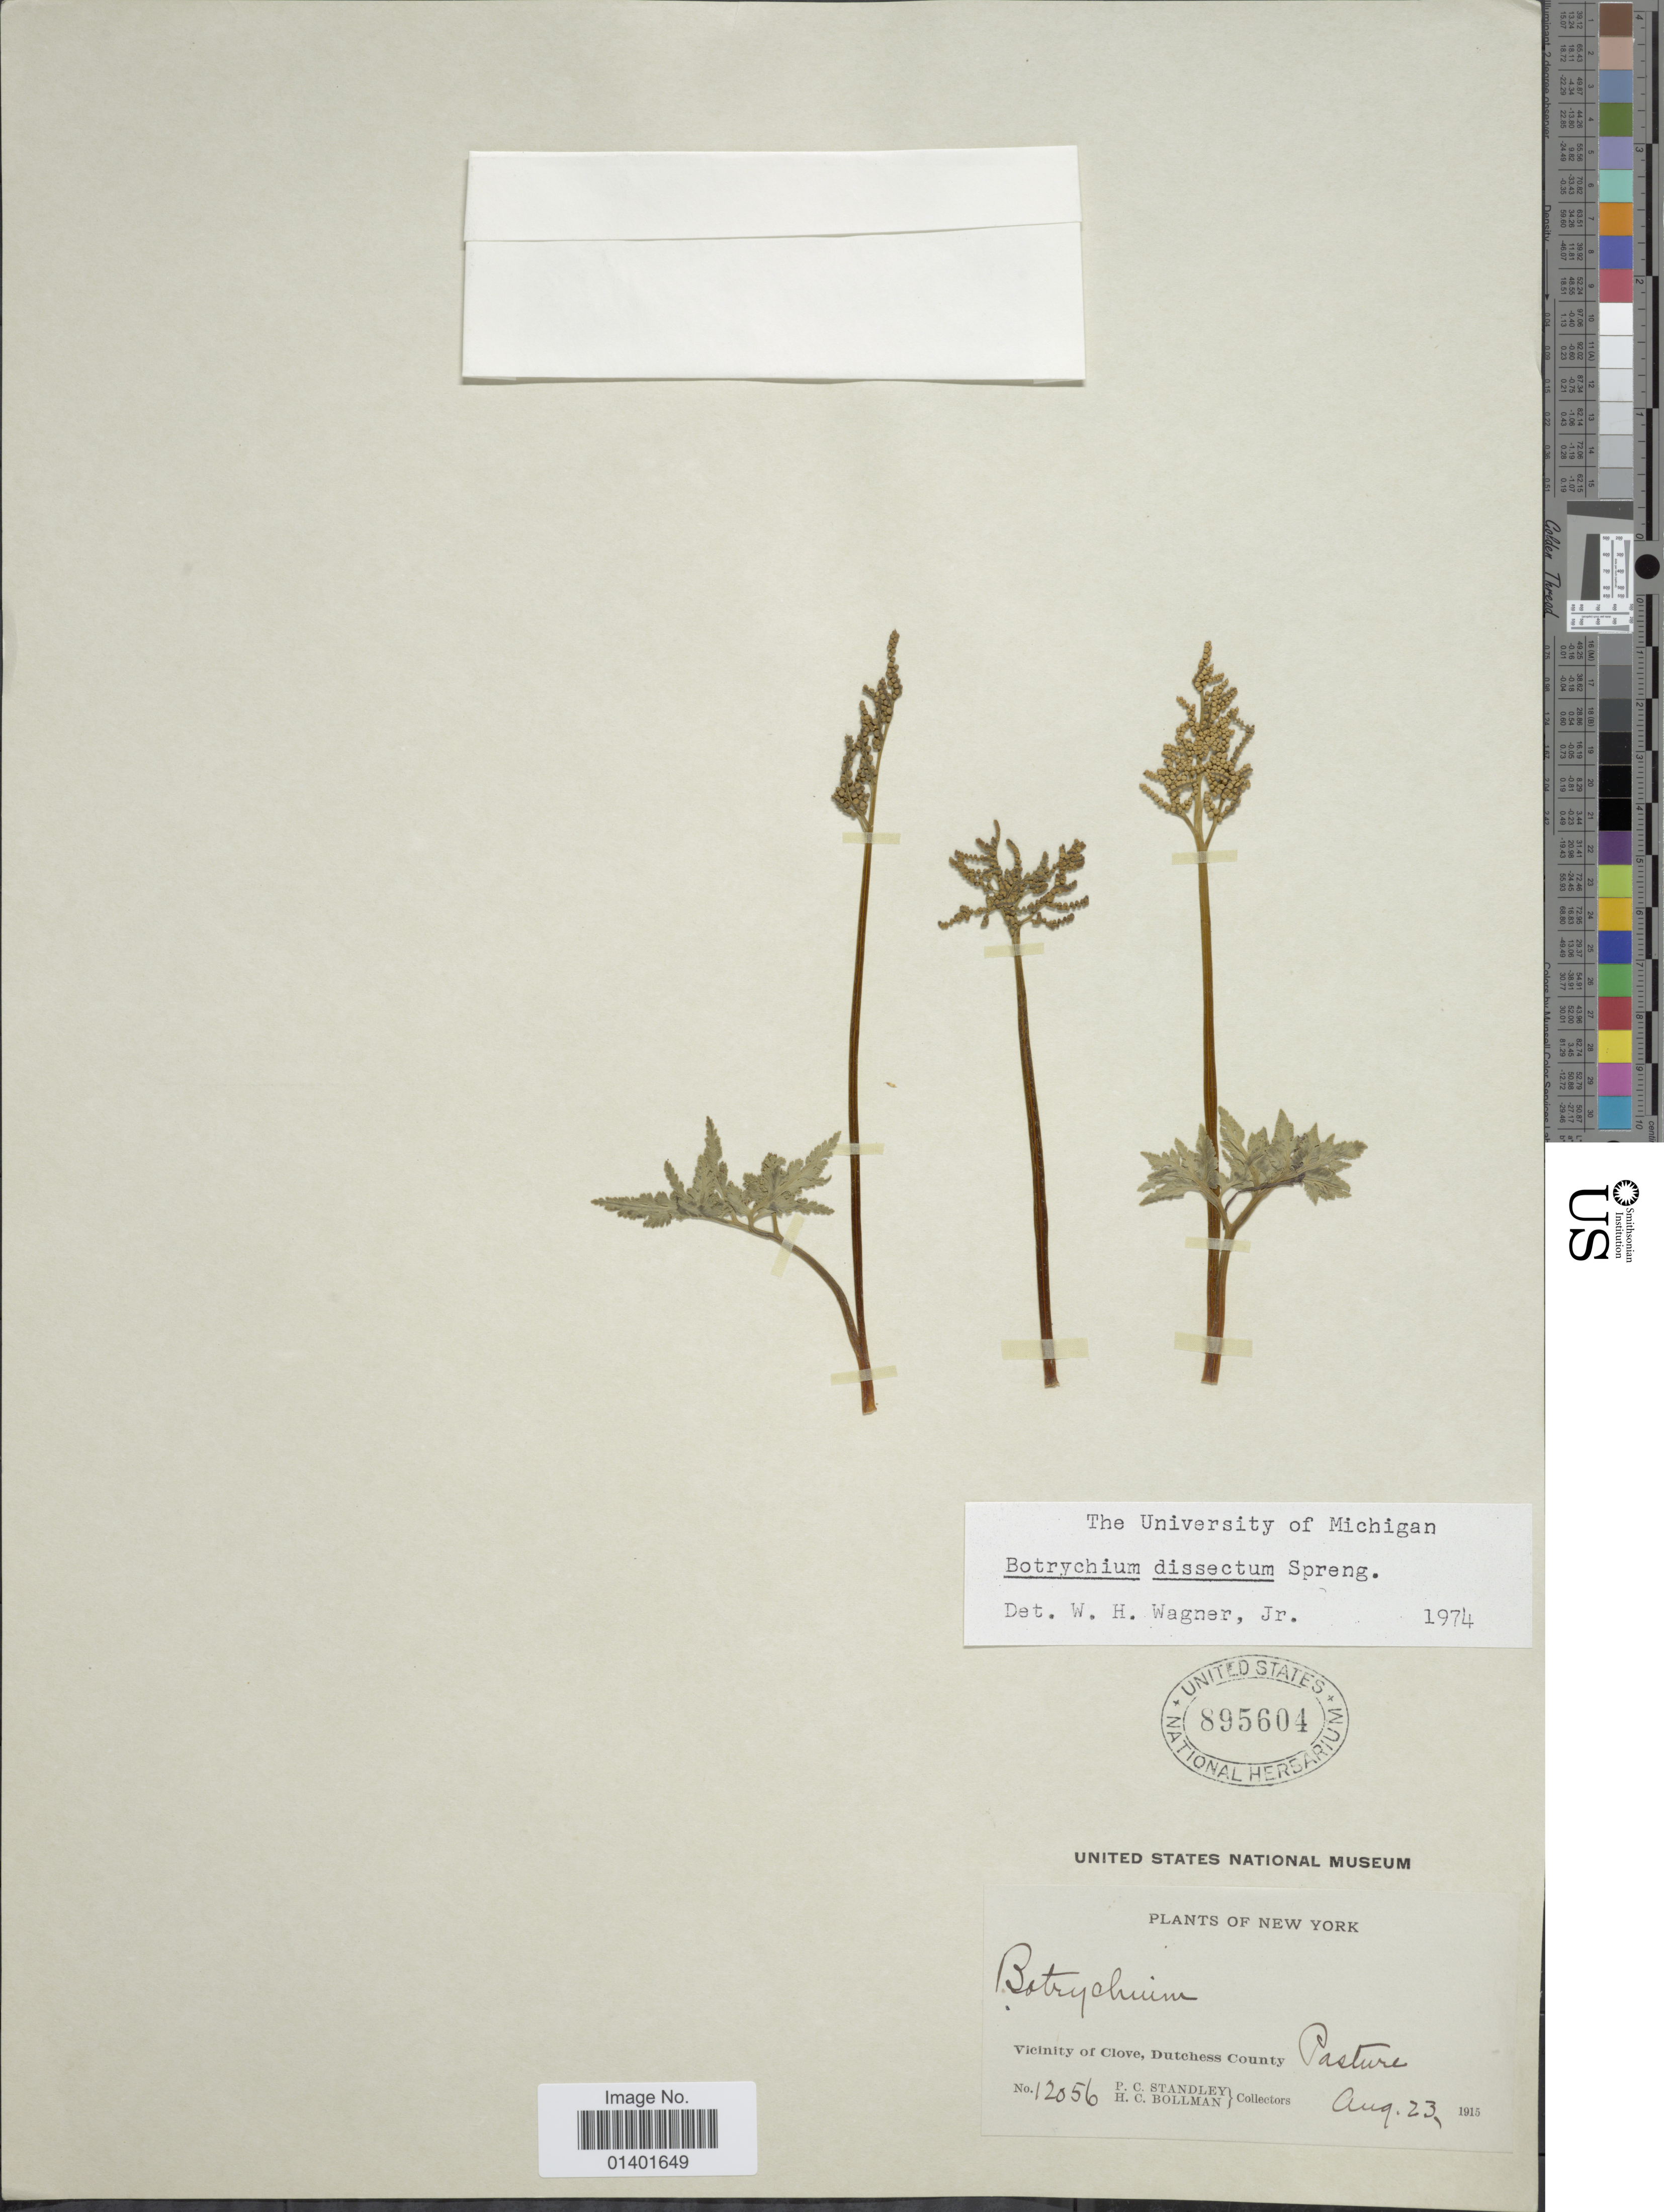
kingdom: Plantae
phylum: Tracheophyta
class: Polypodiopsida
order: Ophioglossales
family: Ophioglossaceae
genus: Botrychium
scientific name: Botrychium dissectum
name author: Spreng.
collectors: P. C. Standley & H. C. Bollman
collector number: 12056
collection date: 1915-08-23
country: United States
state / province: New York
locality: Vicinity of Clove, Dutchess County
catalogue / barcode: US 895604